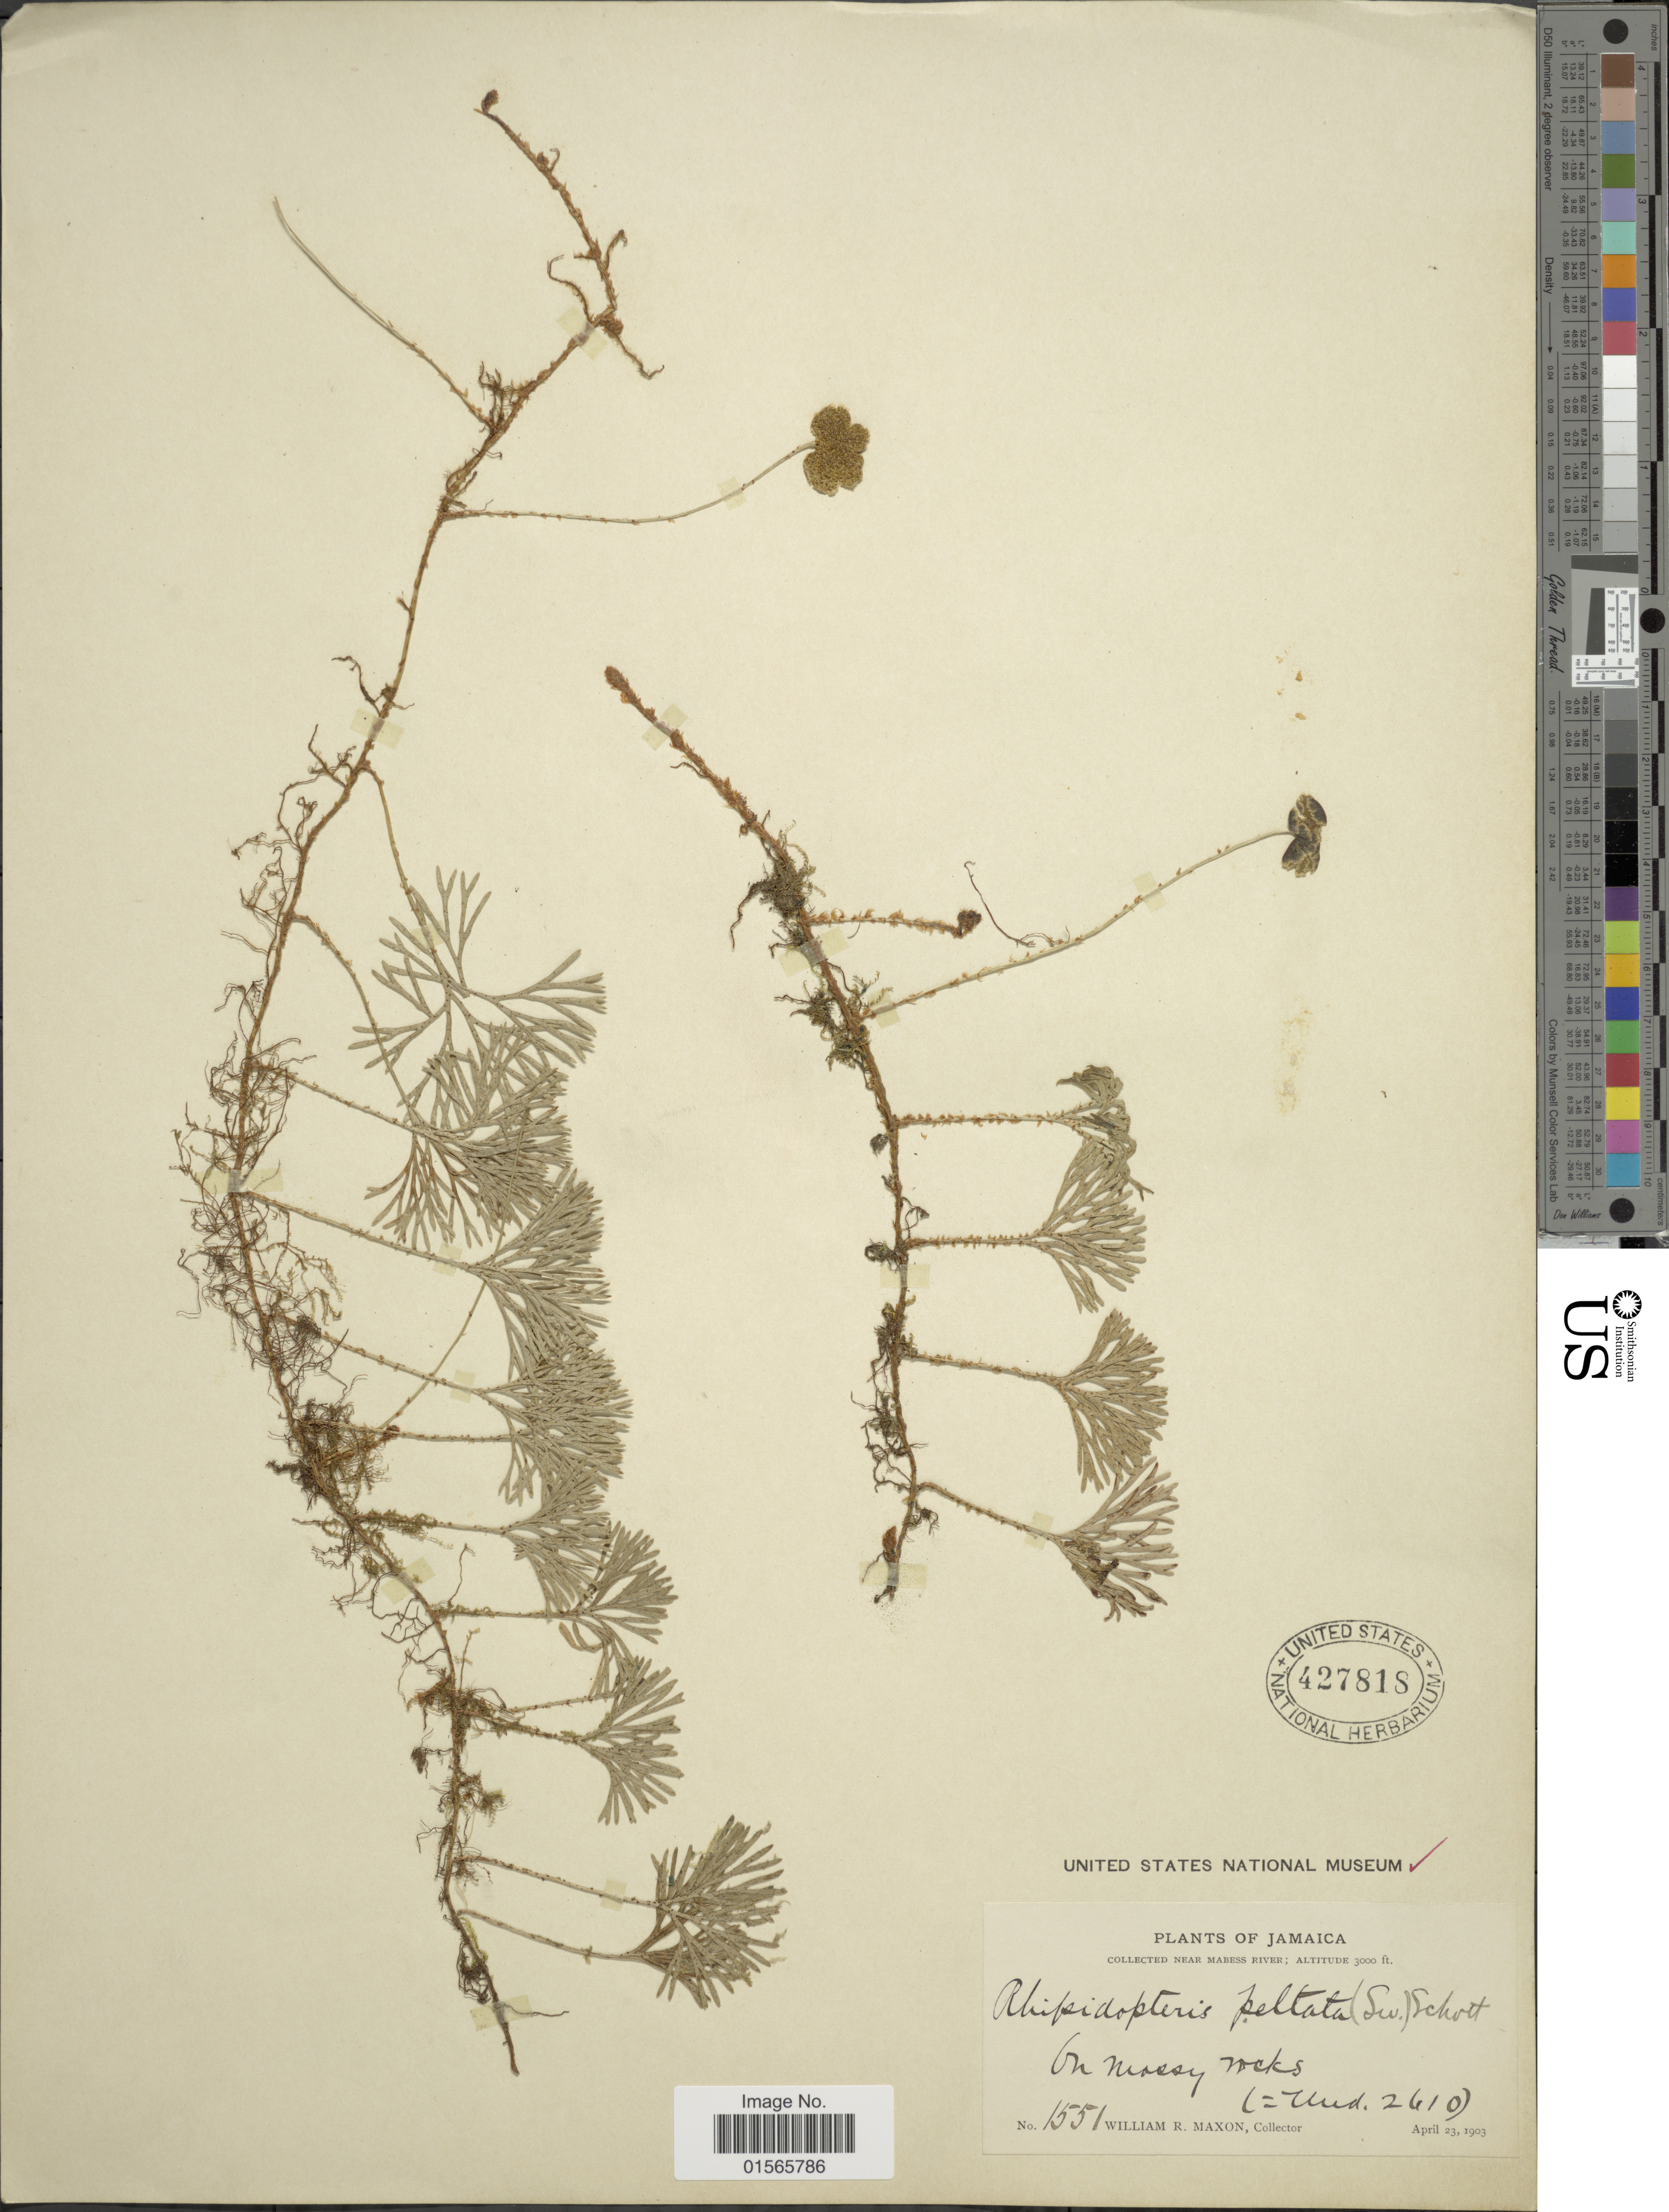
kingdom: Plantae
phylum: Tracheophyta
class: Polypodiopsida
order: Polypodiales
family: Dryopteridaceae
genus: Elaphoglossum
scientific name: Elaphoglossum peltatum f. peltatum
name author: (Sw.) Urb.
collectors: W. R. Maxon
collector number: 1551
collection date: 1903-04-23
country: Jamaica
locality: Near Mabess River, On mossy rocks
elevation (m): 914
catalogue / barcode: US 427818